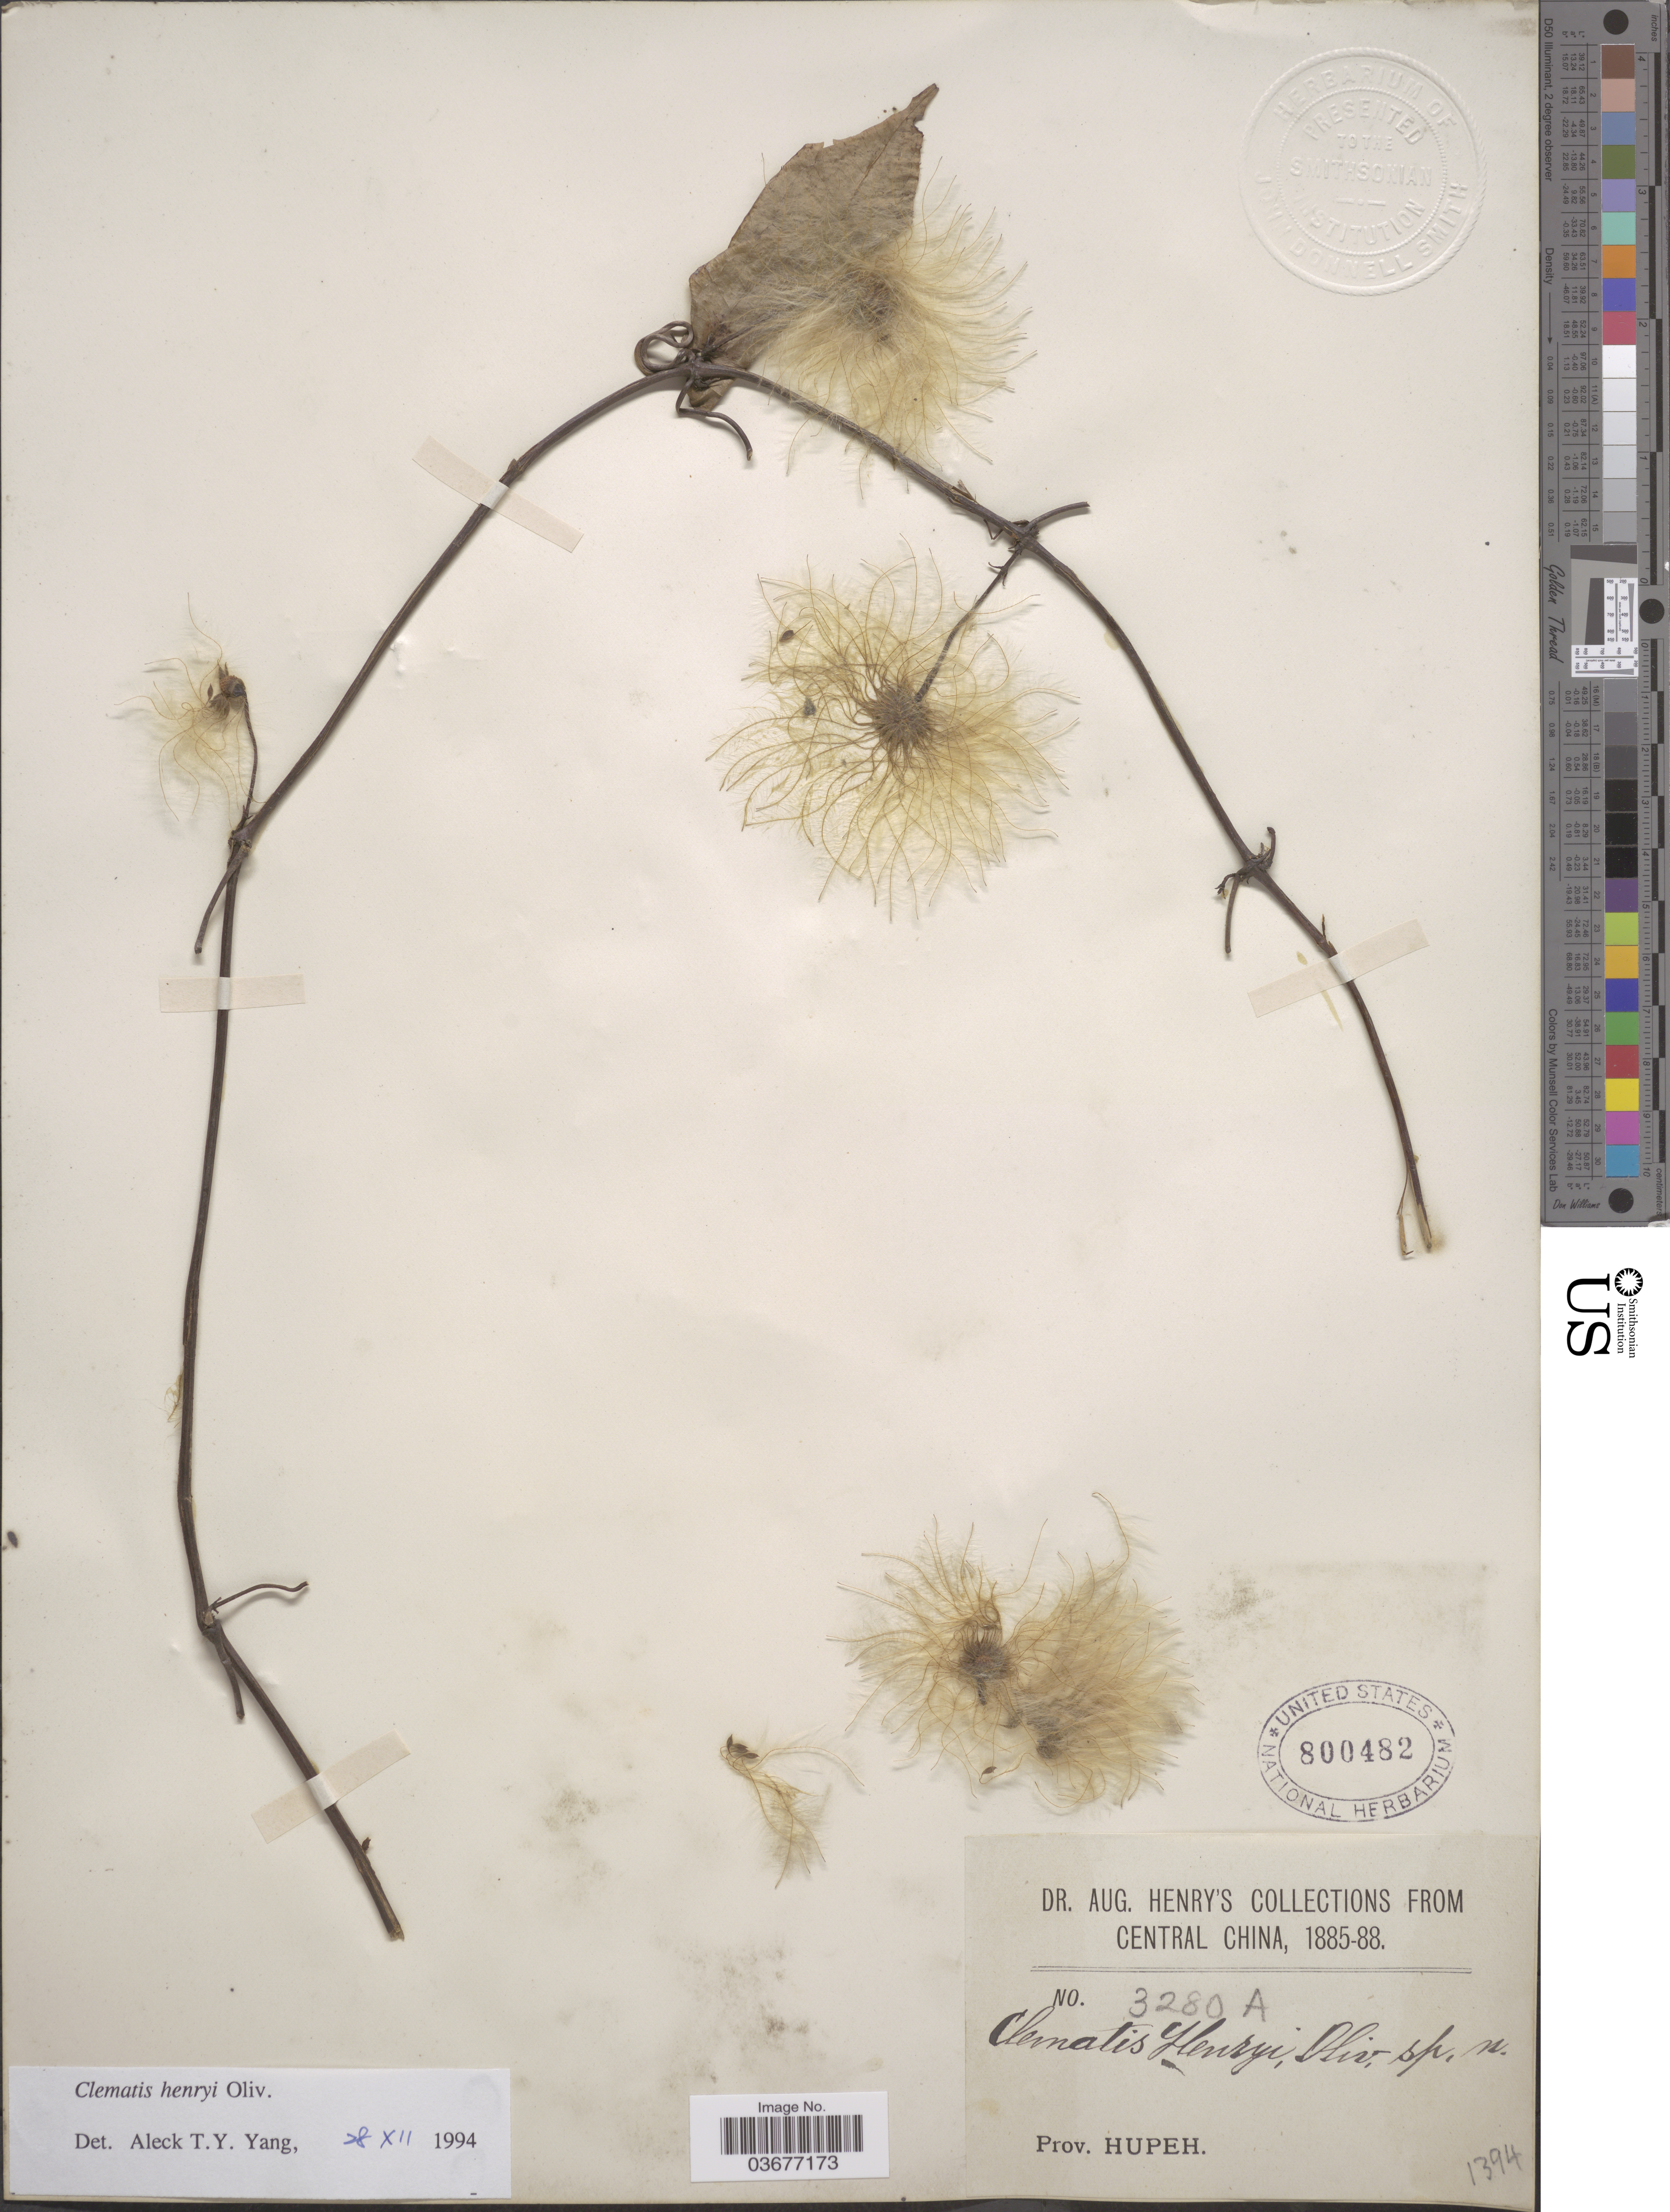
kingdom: Plantae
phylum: Tracheophyta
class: Magnoliopsida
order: Ranunculales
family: Ranunculaceae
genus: Clematis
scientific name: Clematis henryi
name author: Oliv.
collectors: A. Henry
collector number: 3280 A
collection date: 1885/1888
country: China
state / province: Hubei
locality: Central China. Prov. Hupeh.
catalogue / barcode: US 800482